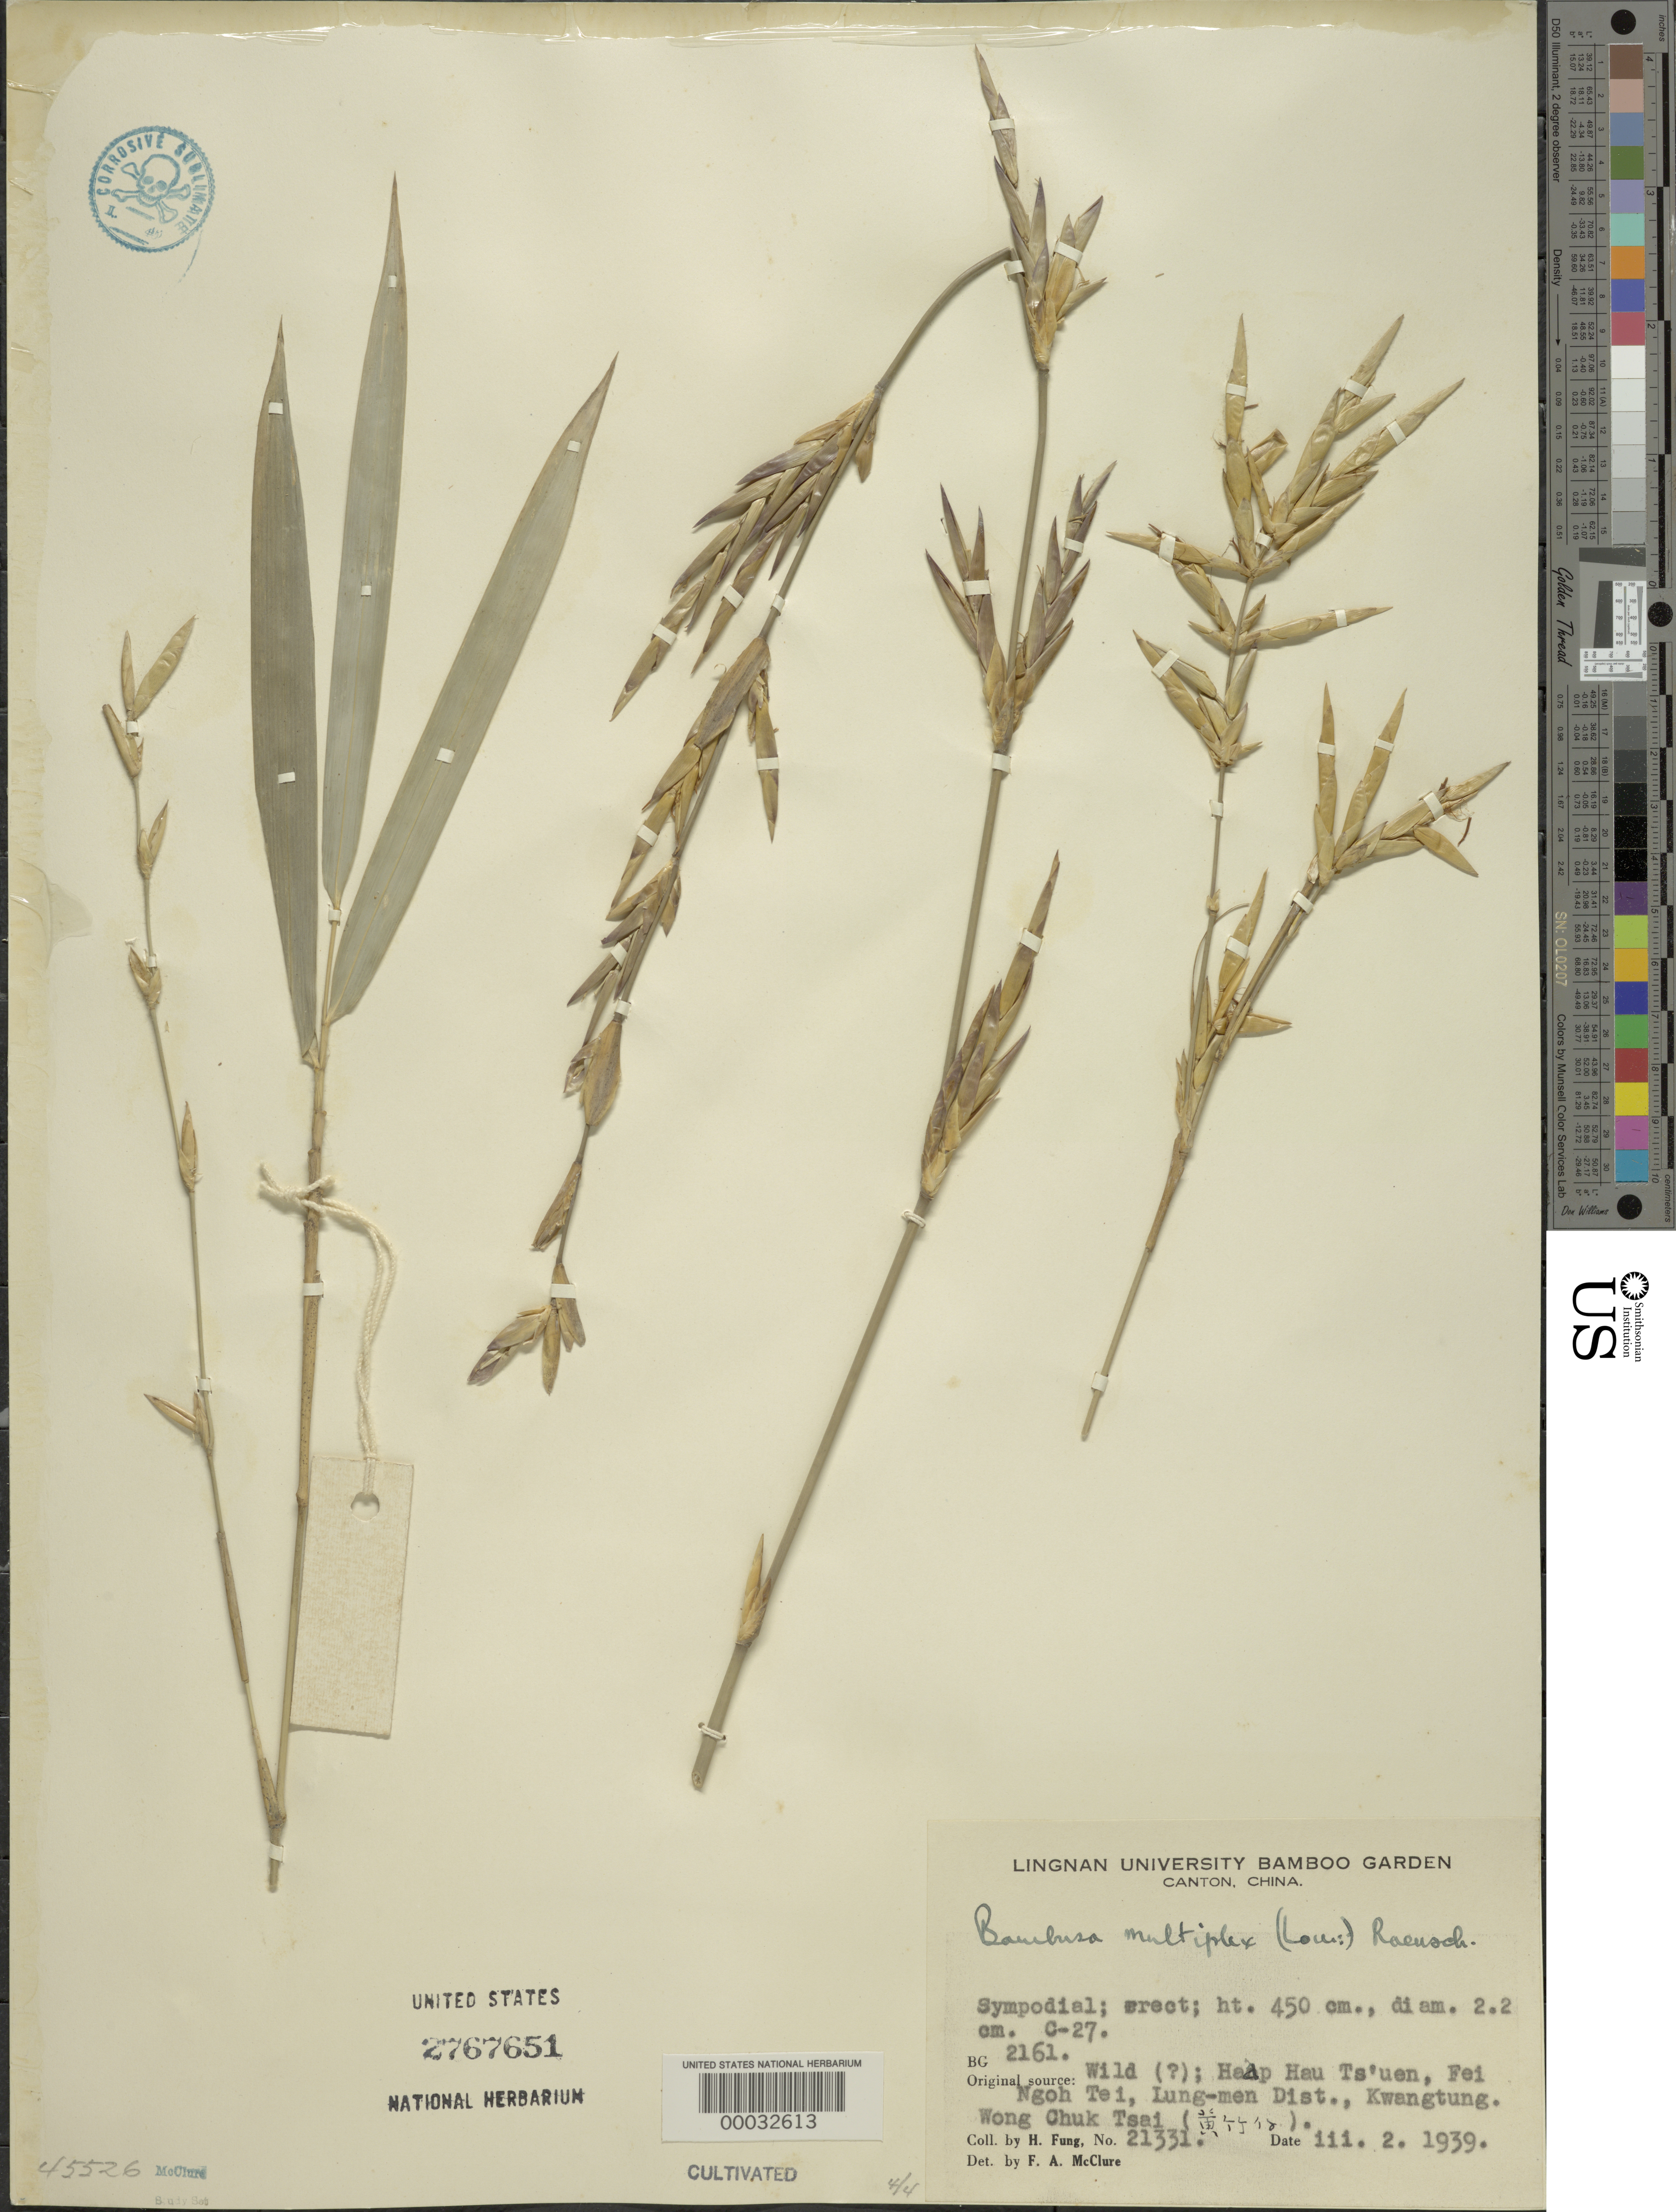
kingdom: Plantae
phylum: Tracheophyta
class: Liliopsida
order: Poales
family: Poaceae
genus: Bambusa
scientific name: Bambusa multiplex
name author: (Lour.) Raeusch. ex Schult. & Schult. f.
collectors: H. L. Fung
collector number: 21331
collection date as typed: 02 Mar 1939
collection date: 1939-03-02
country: China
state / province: Guangdong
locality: Lung men heap hau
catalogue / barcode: US 2767651